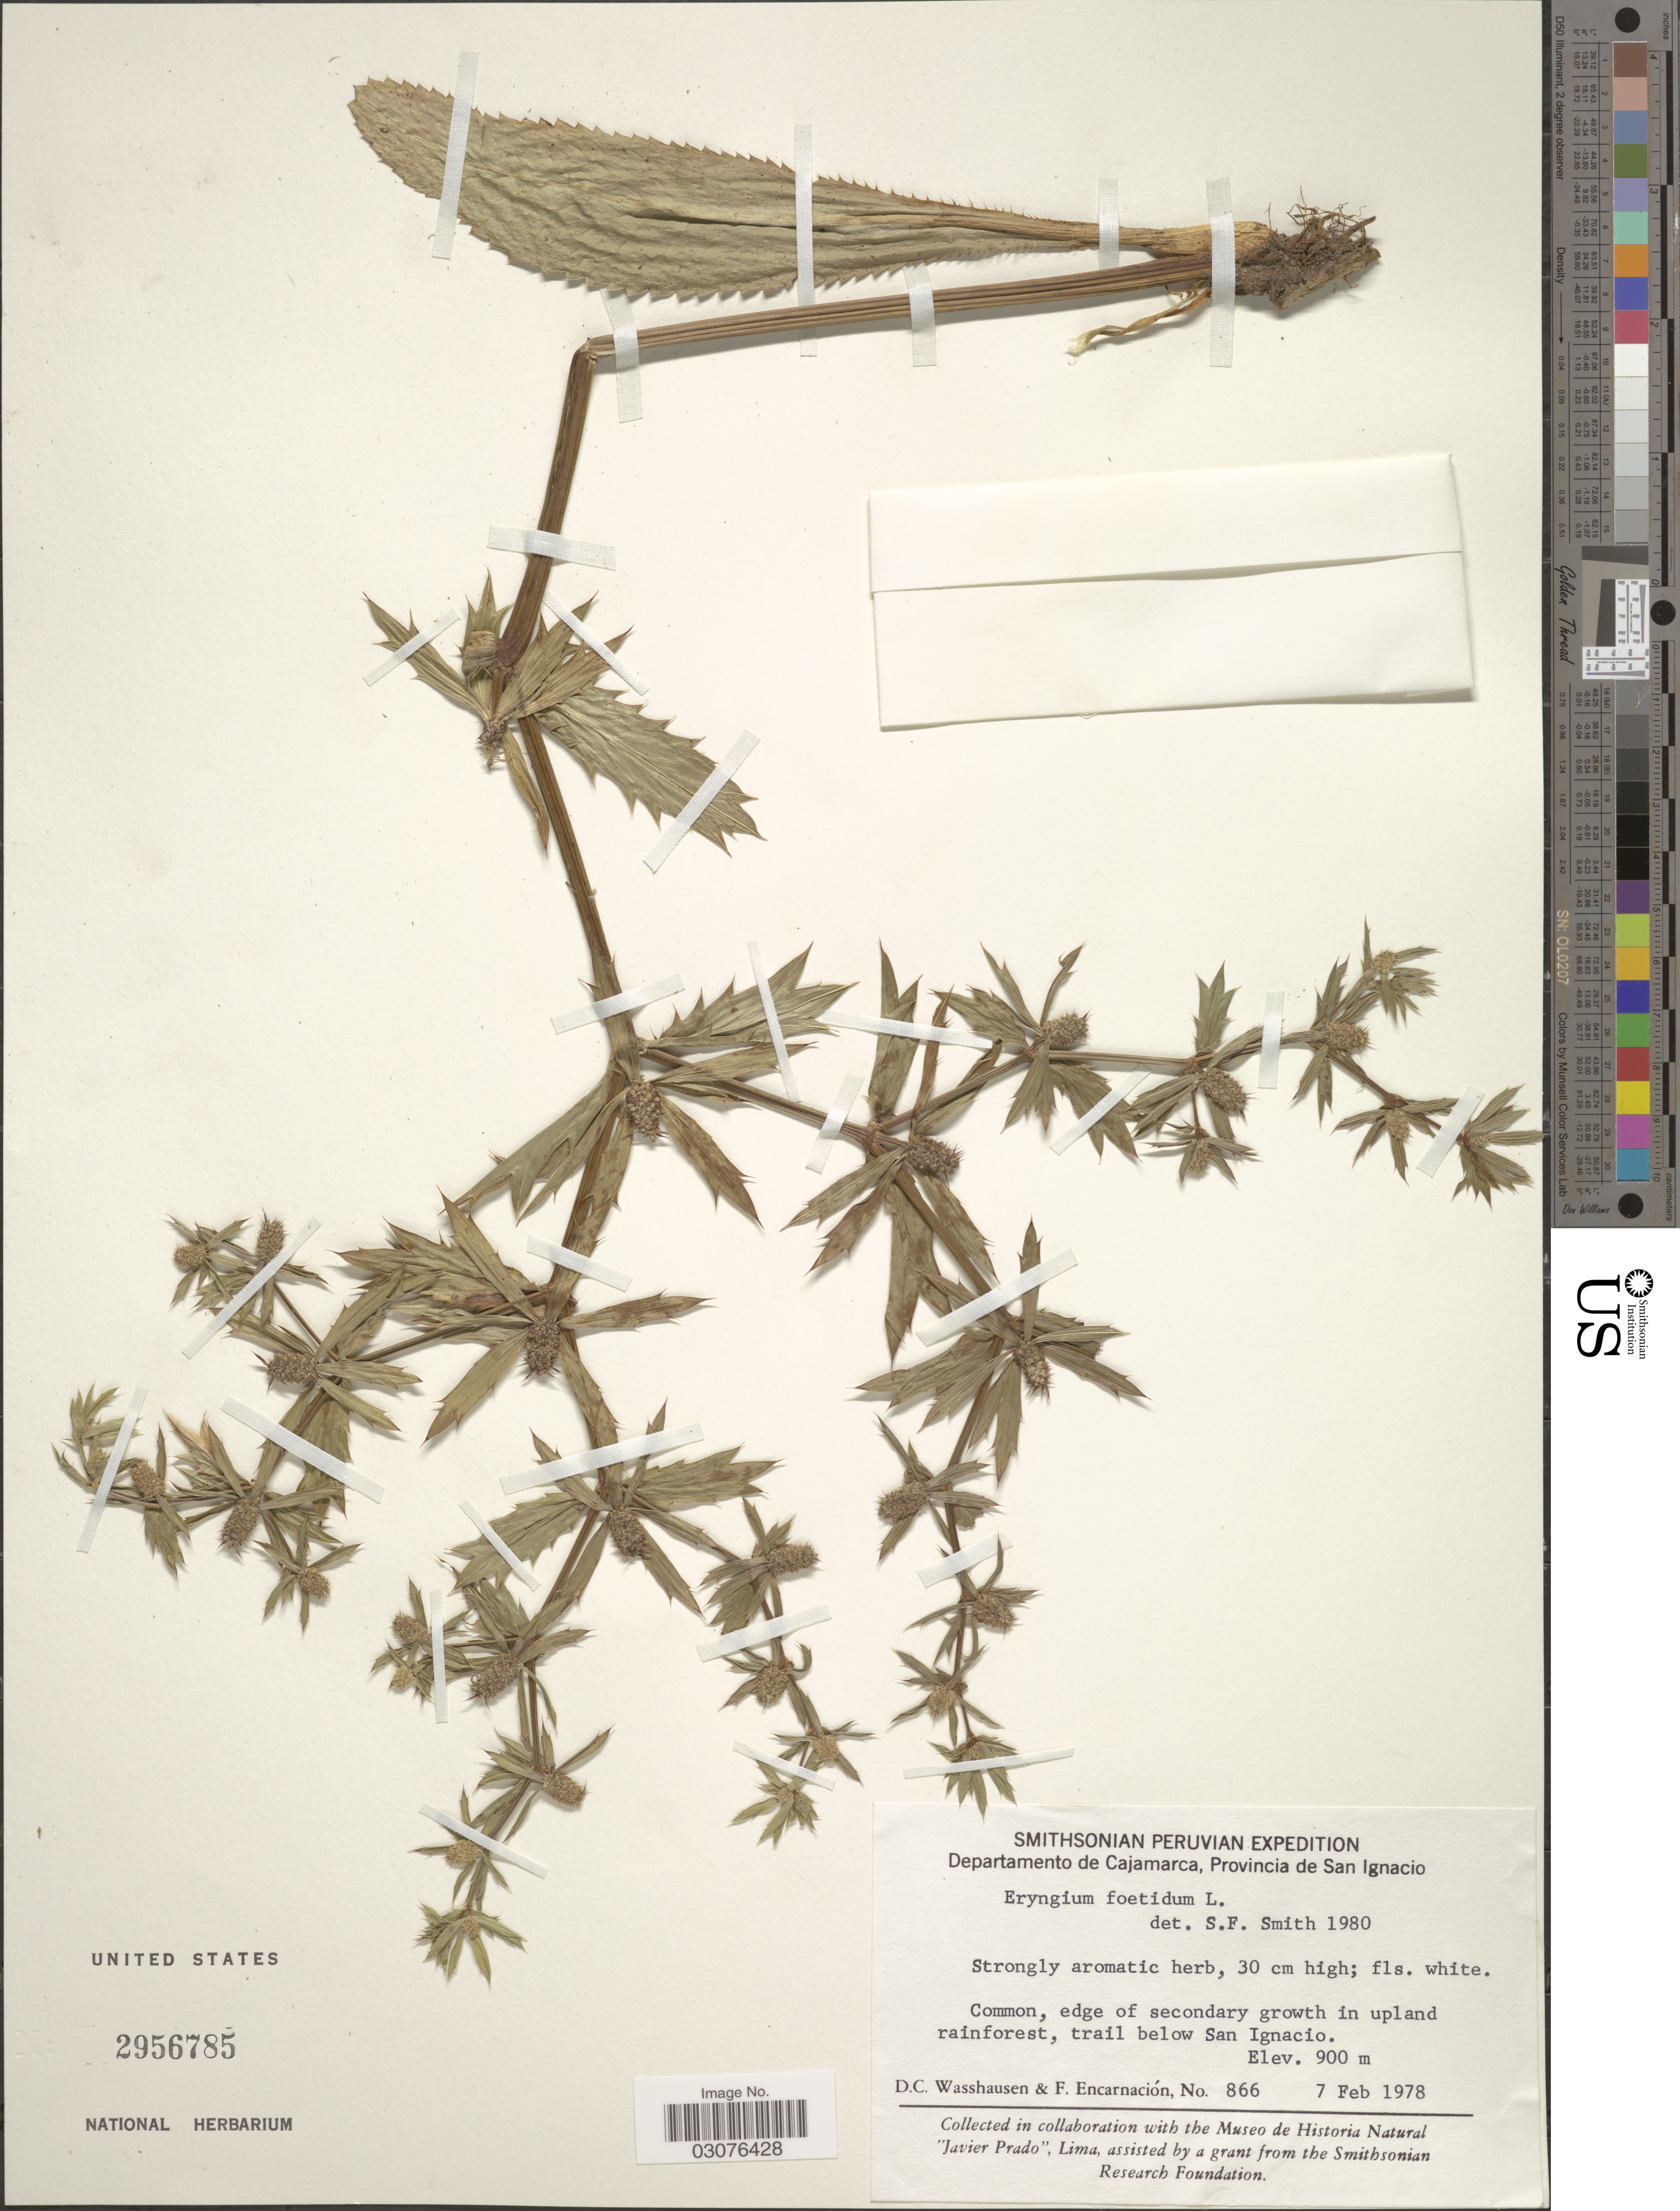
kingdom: Plantae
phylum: Tracheophyta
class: Magnoliopsida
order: Apiales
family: Apiaceae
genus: Eryngium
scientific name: Eryngium foetidum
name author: L.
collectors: D. C. Wasshausen & F. Encarnación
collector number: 866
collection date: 1978-02-07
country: Peru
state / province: Cajamarca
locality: Departamento de Cajamarca, Provincia de San Ignacio. Trail below San Ignacio.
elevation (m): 900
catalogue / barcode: US 2956785